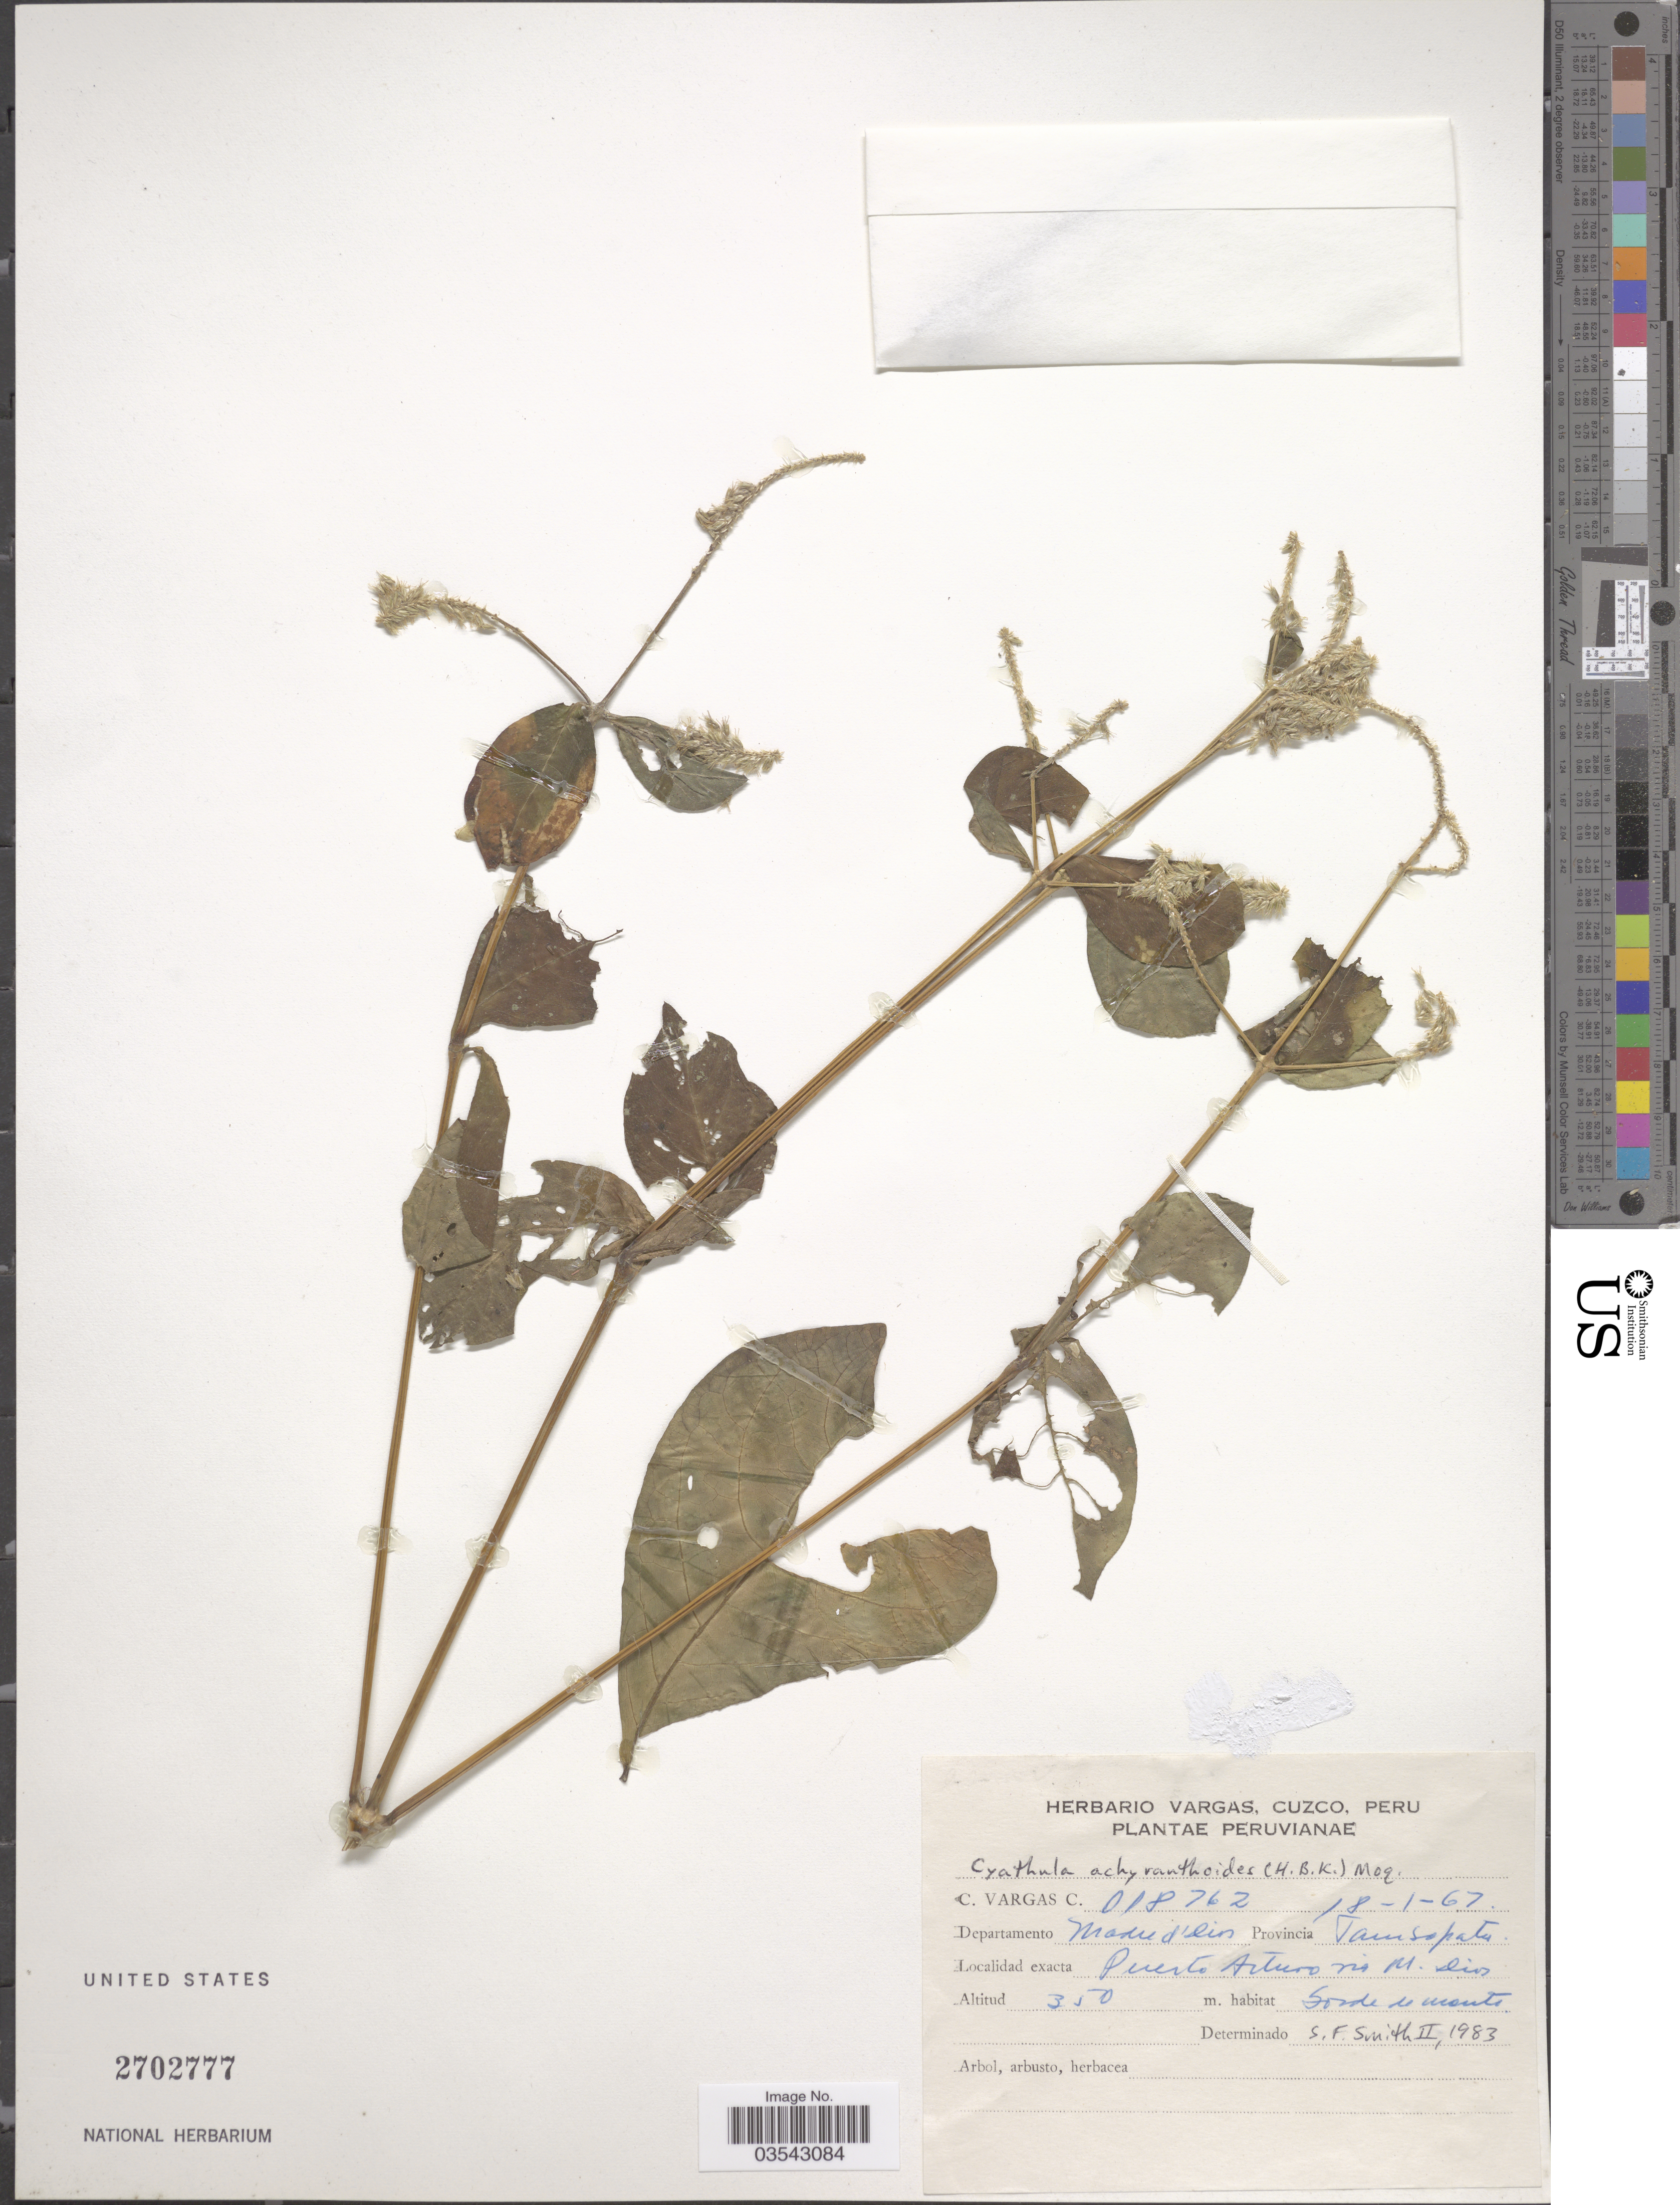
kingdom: Plantae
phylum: Tracheophyta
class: Magnoliopsida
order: Caryophyllales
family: Amaranthaceae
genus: Cyathula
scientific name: Cyathula achyranthoides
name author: (Kunth) Moq.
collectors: C. Vargas Calderón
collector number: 018762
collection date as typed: Transcribed d/m/y: 18/1/67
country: Peru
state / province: Madre de Dios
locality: Departamento Madre d' Dios. Provincia Tambopata. Puerto Arturo vis M. Dios.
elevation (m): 350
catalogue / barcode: US 2702777